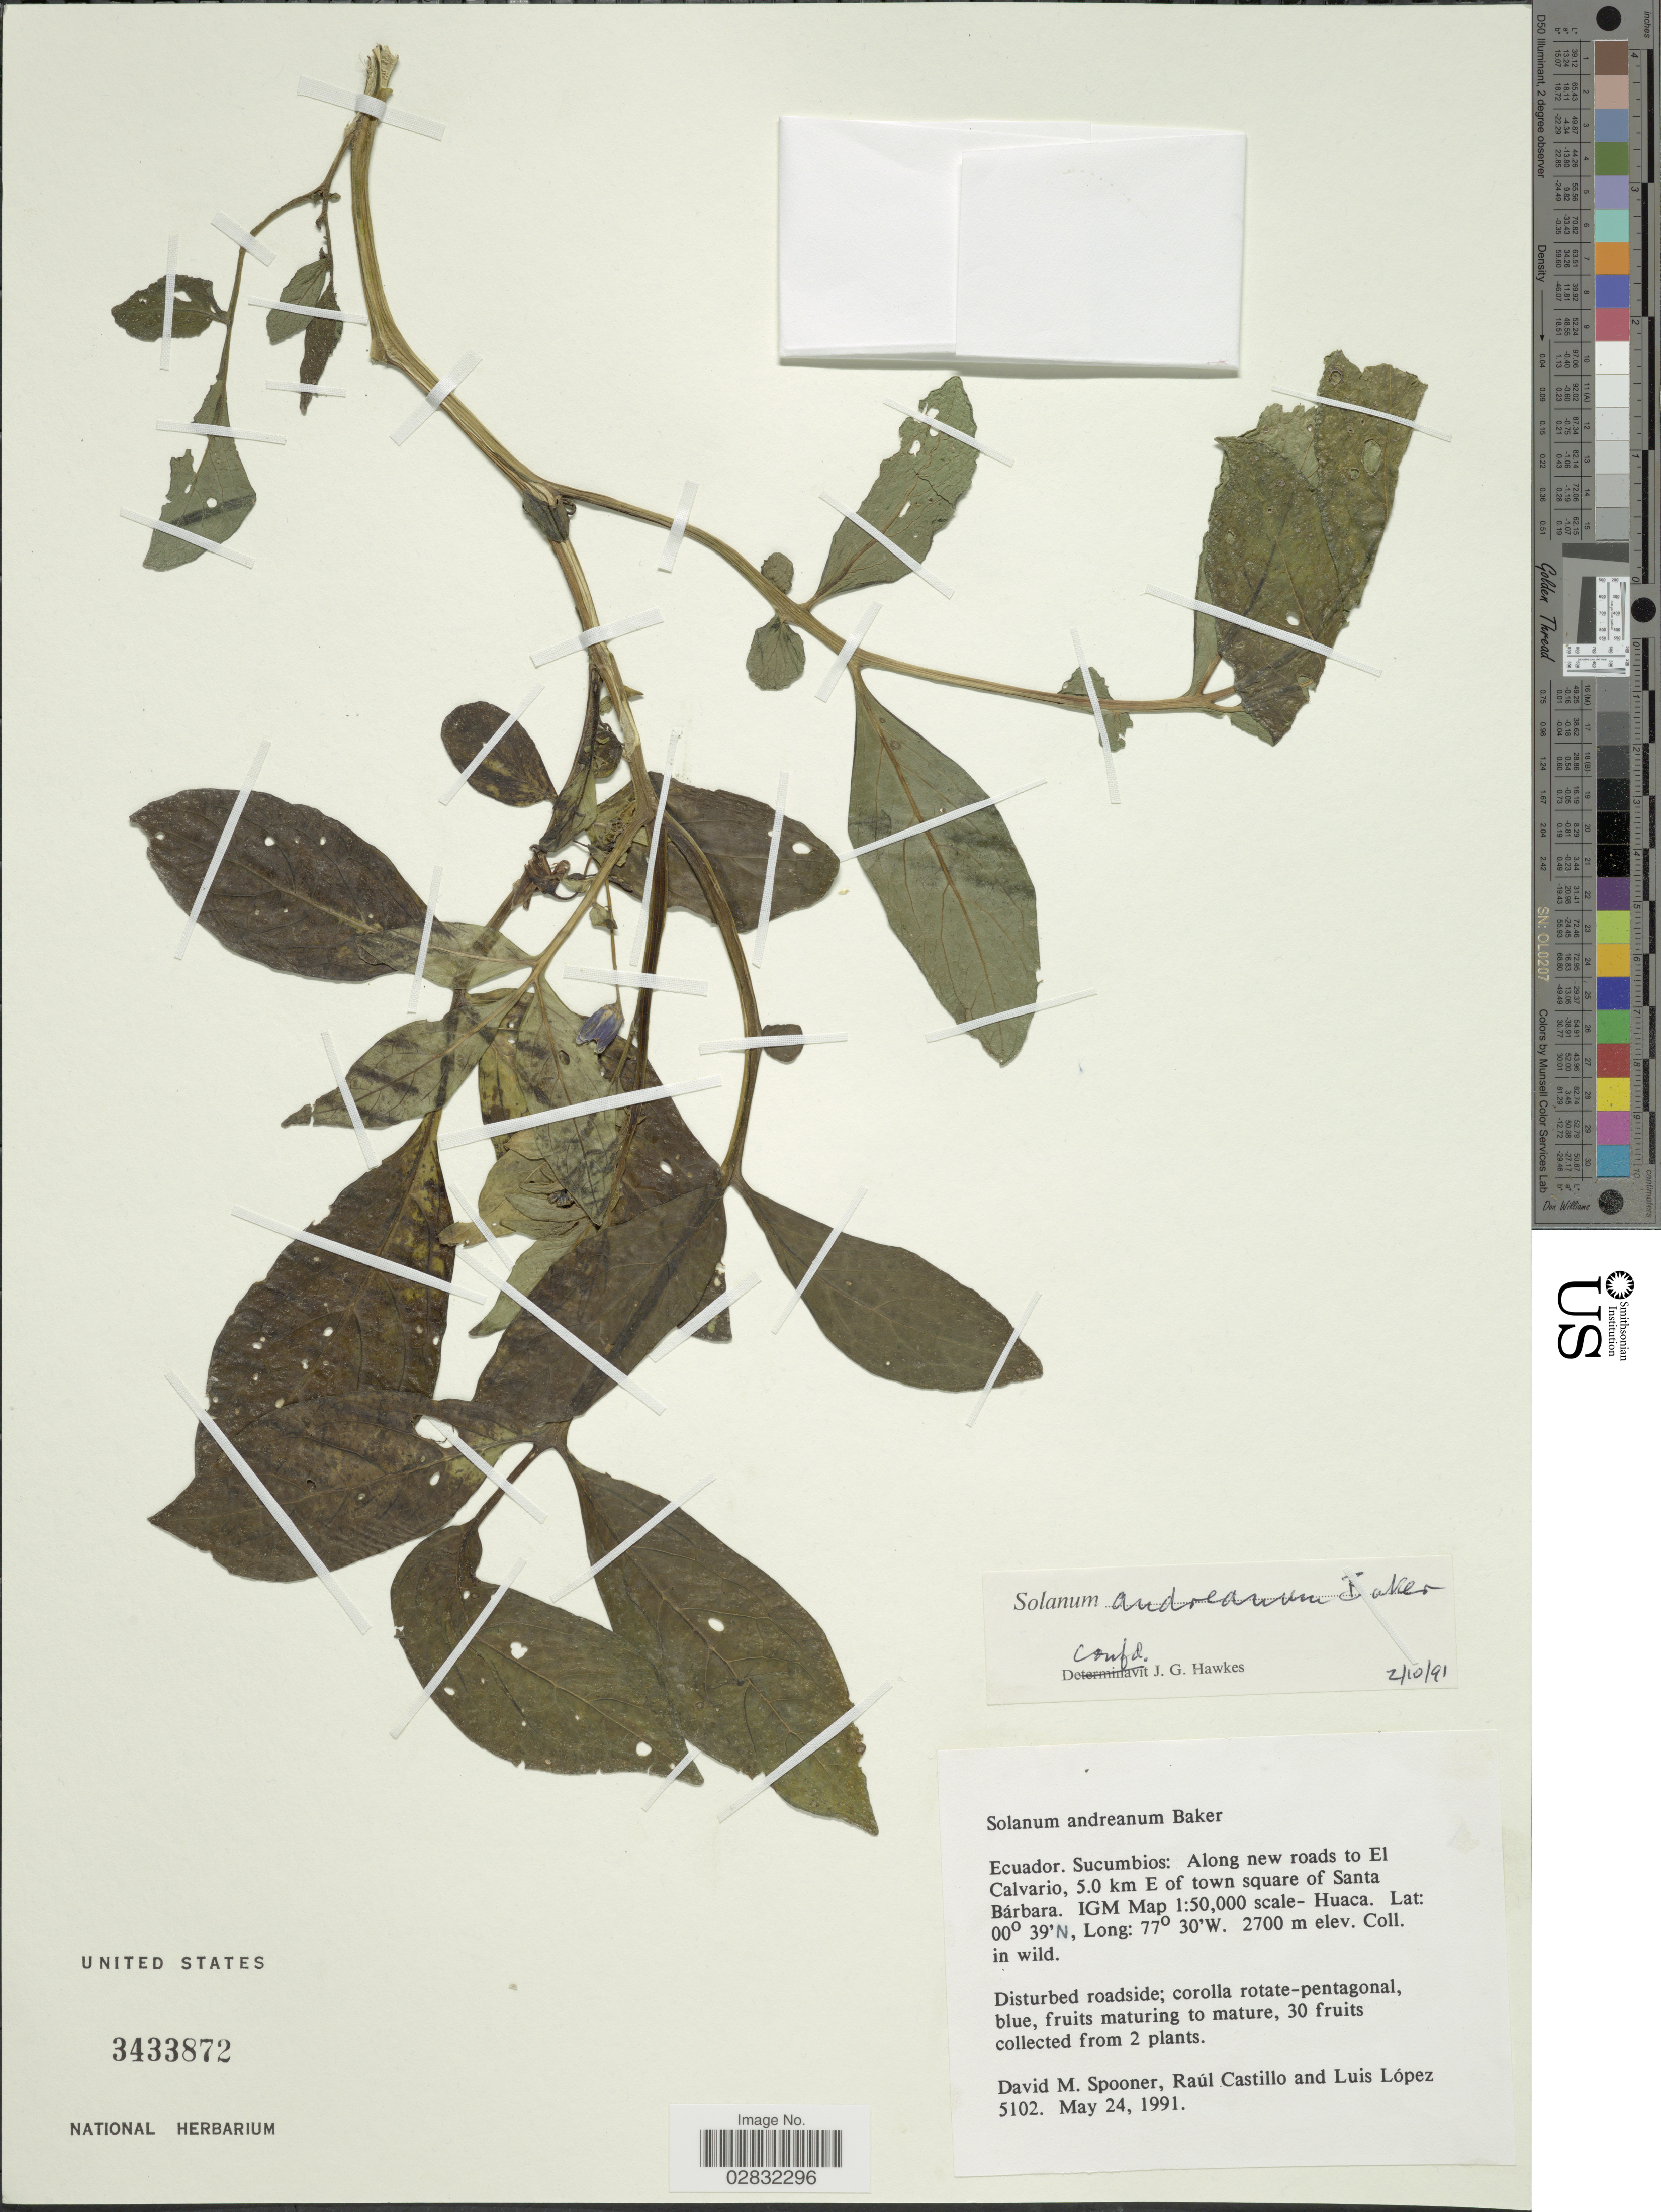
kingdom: Plantae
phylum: Tracheophyta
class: Magnoliopsida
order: Solanales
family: Solanaceae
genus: Solanum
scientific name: Solanum andreanum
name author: Baker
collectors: D. Spooner, R. Castillo & L. López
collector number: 5102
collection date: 1991-05-24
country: Ecuador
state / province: Sucumbíos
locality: Along new roads to El Calvario, 5.0 km E of Town square of Santa Bárbara, IGM Map 1:50,000 scale- Huaca.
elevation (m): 2700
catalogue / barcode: US 3433872